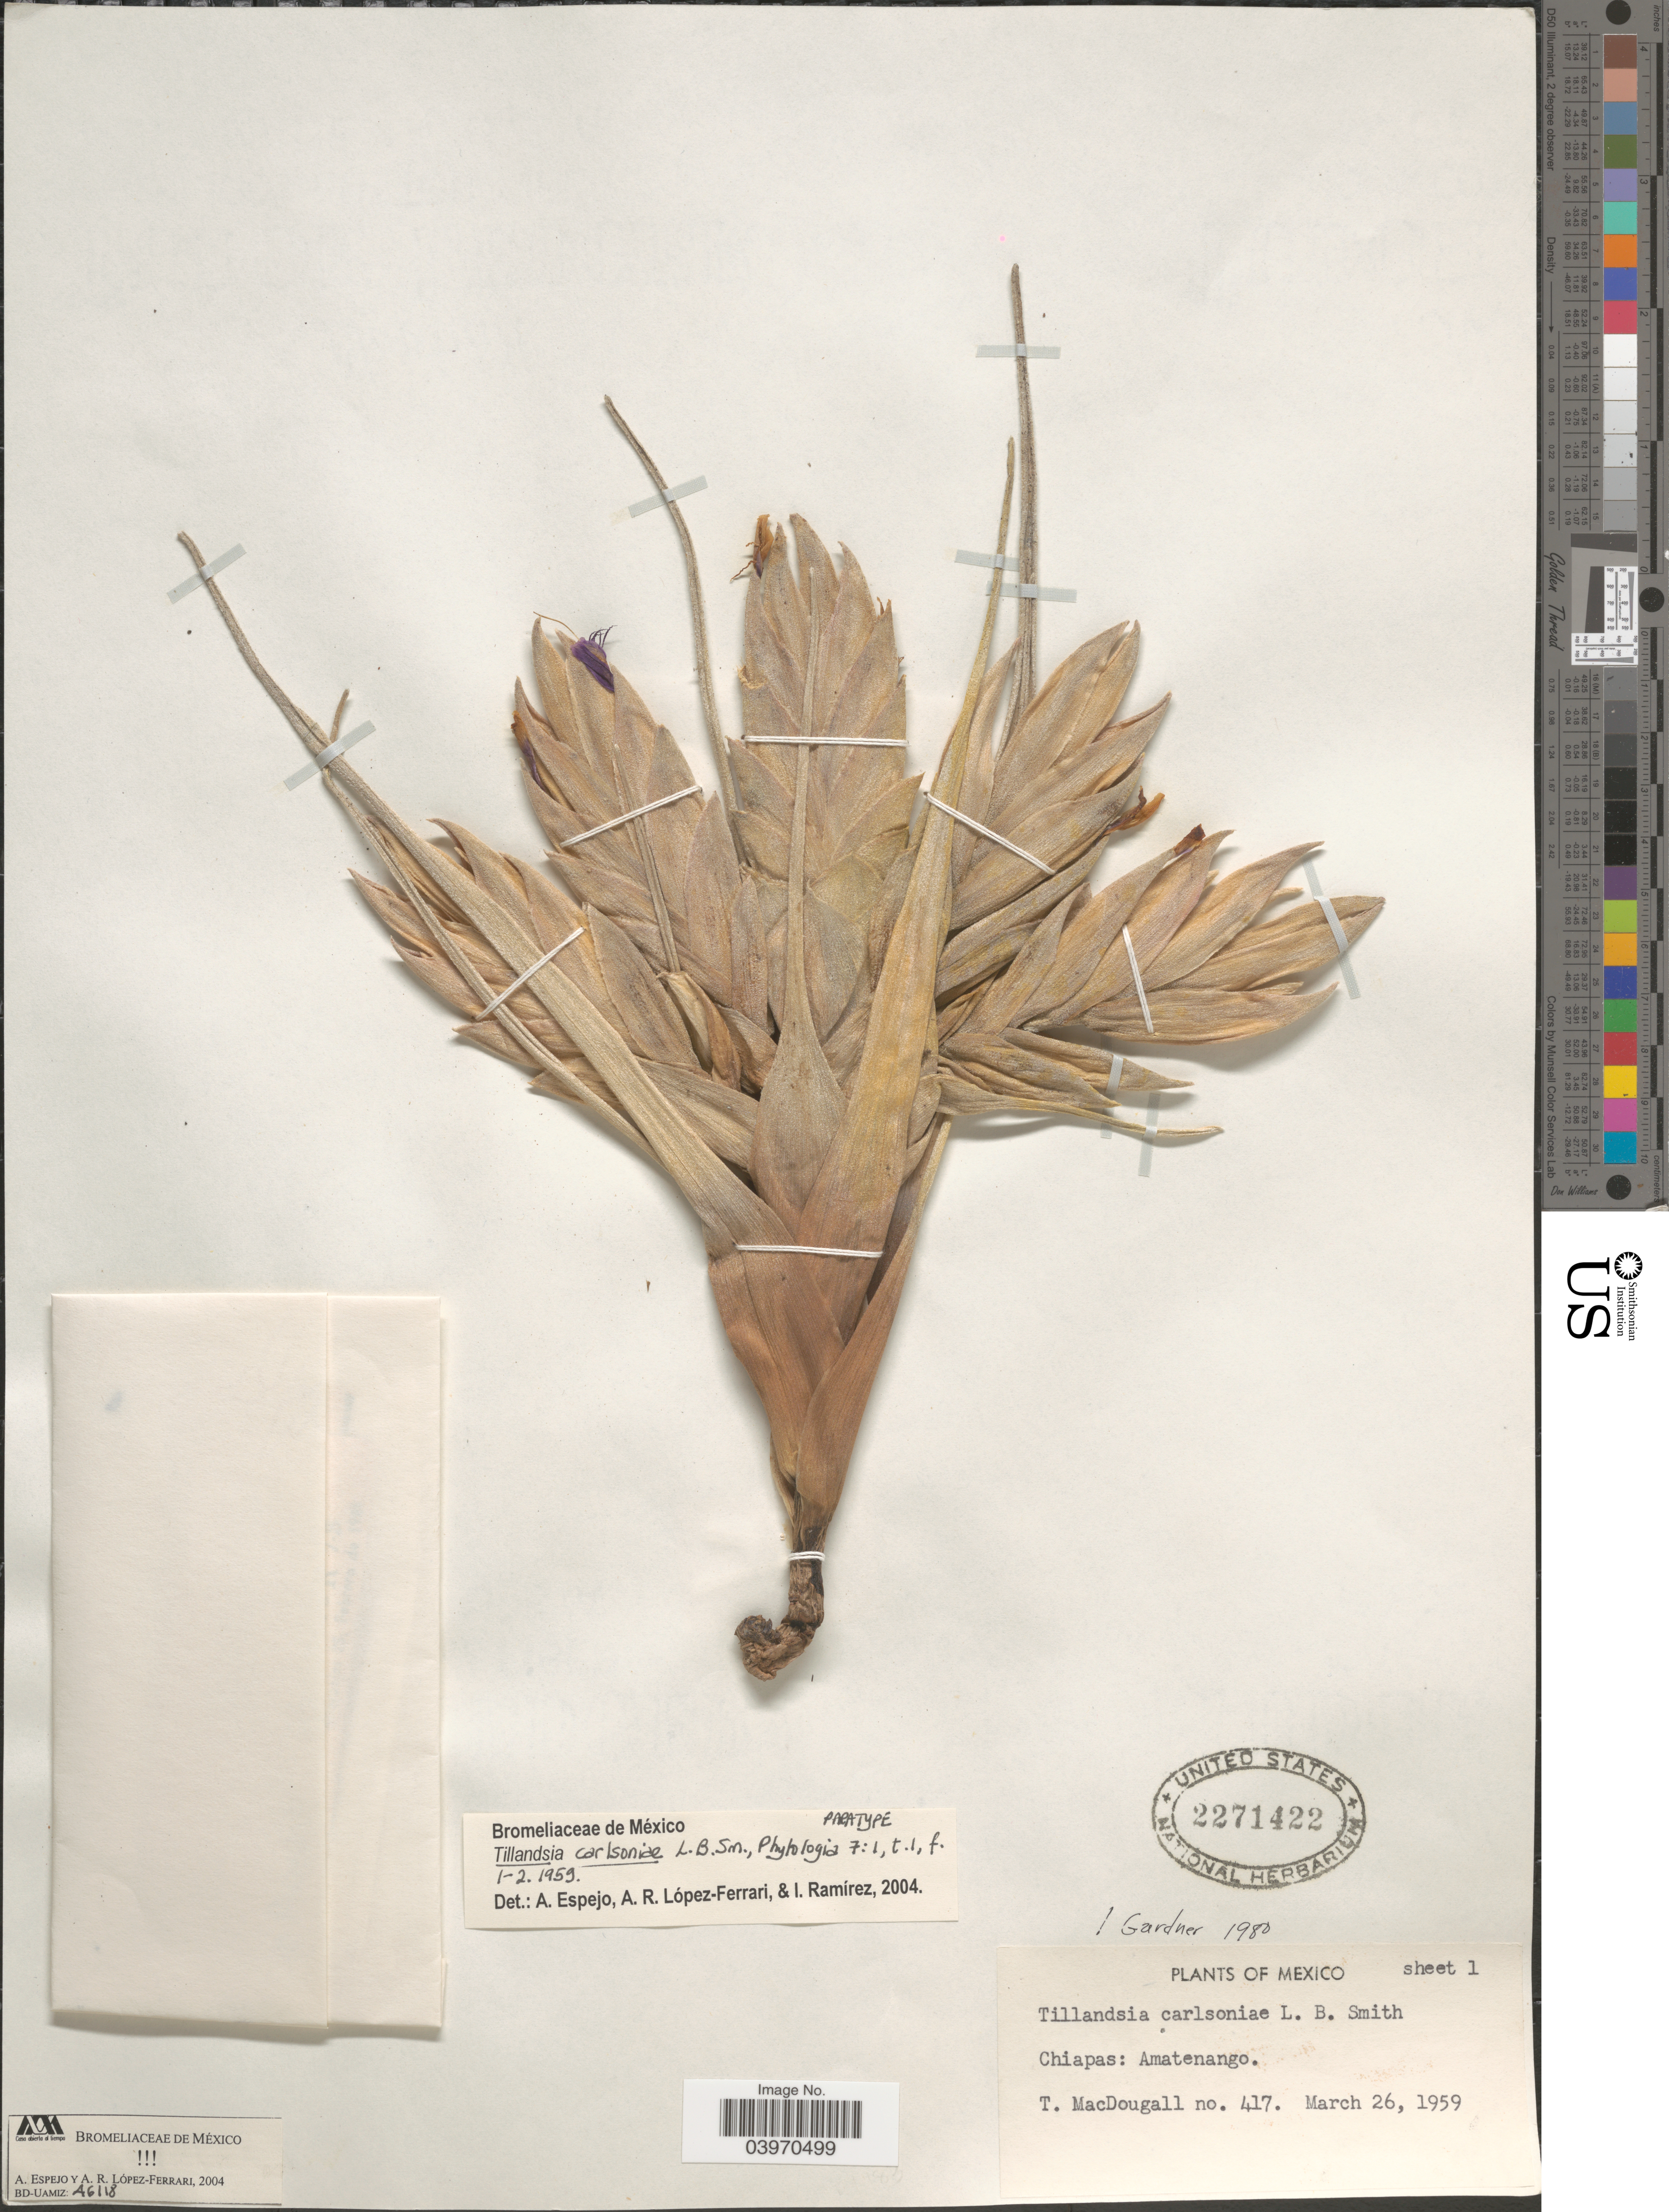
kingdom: Plantae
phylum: Tracheophyta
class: Liliopsida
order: Poales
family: Bromeliaceae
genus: Tillandsia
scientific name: Tillandsia carlsoniae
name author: L.B. Sm.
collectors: T. B. MacDougall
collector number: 417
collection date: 1959-03-26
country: Mexico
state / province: Chiapas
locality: Amatenango.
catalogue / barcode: US 2271422